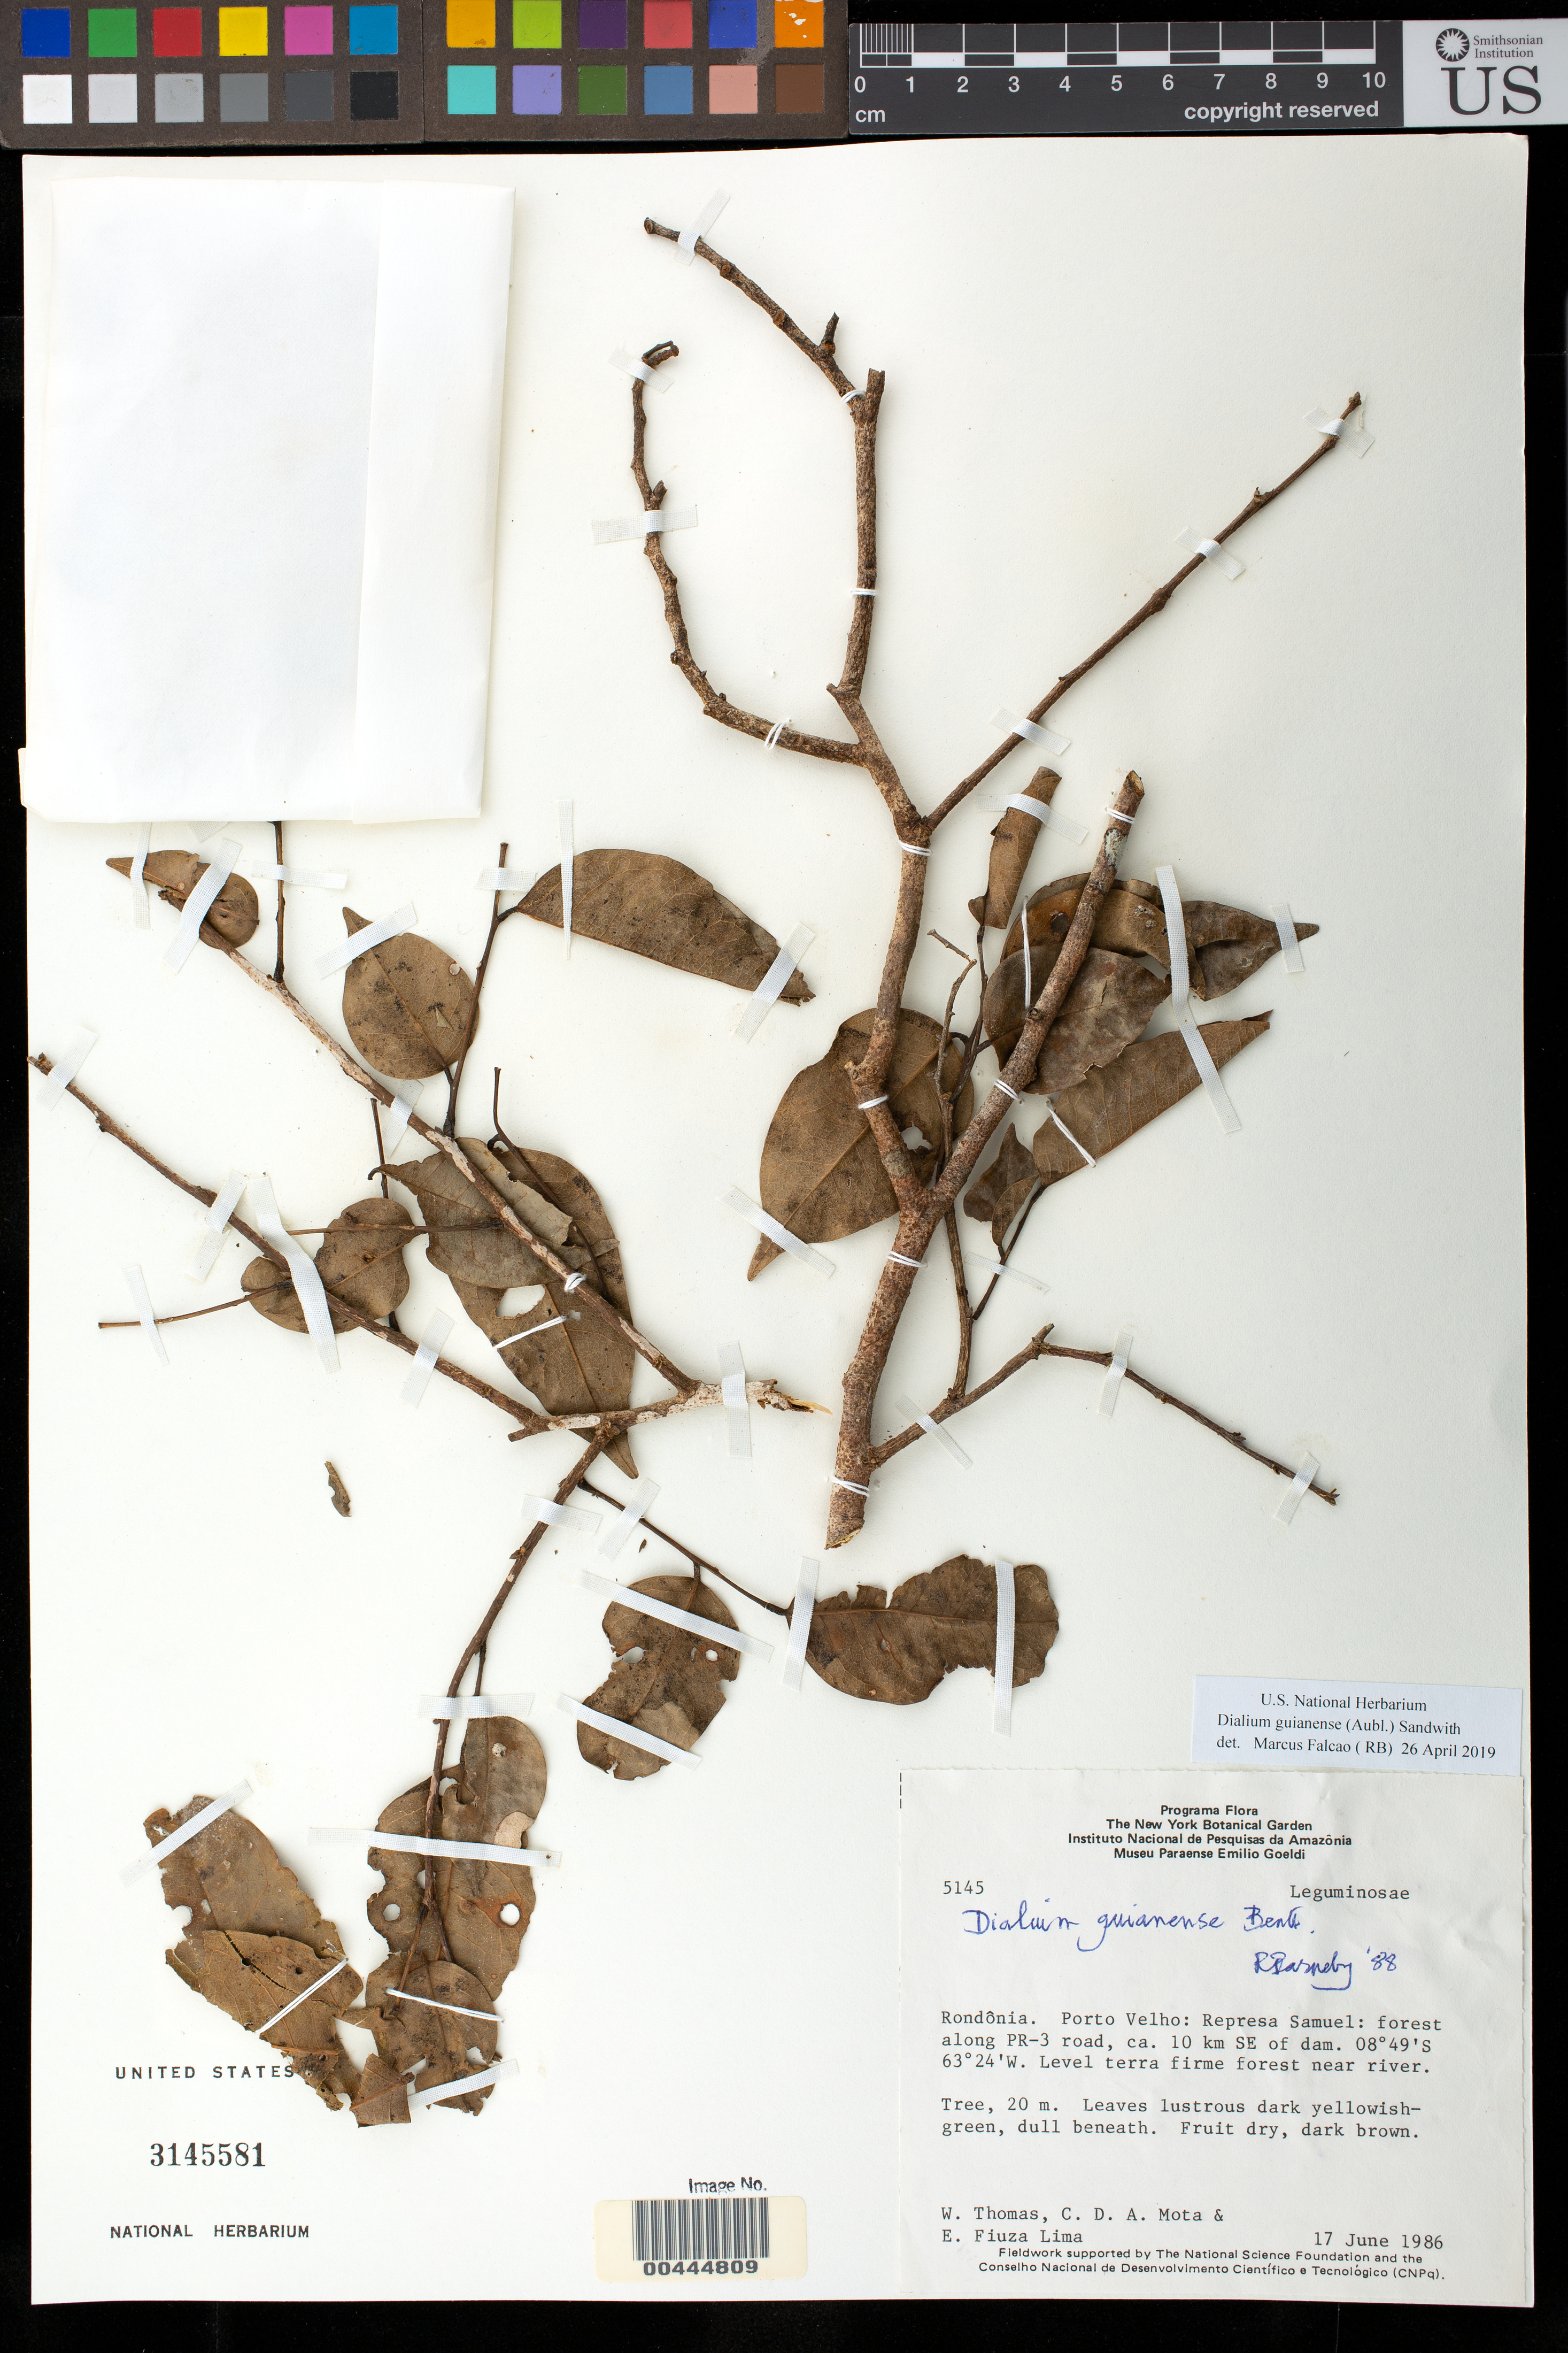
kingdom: Plantae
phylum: Tracheophyta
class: Magnoliopsida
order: Fabales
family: Fabaceae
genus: Dialium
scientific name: Dialium guianense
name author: (Aubl.) Sandwith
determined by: Falcão, Marcus J.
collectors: W. W. Thomas, C. D. A. Mota & E. Fiuza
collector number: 5145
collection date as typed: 17 Jun 1986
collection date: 1986-06-17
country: Brazil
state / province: Rondônia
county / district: Pôrto Velho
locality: Represa samuel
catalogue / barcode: US 31445581